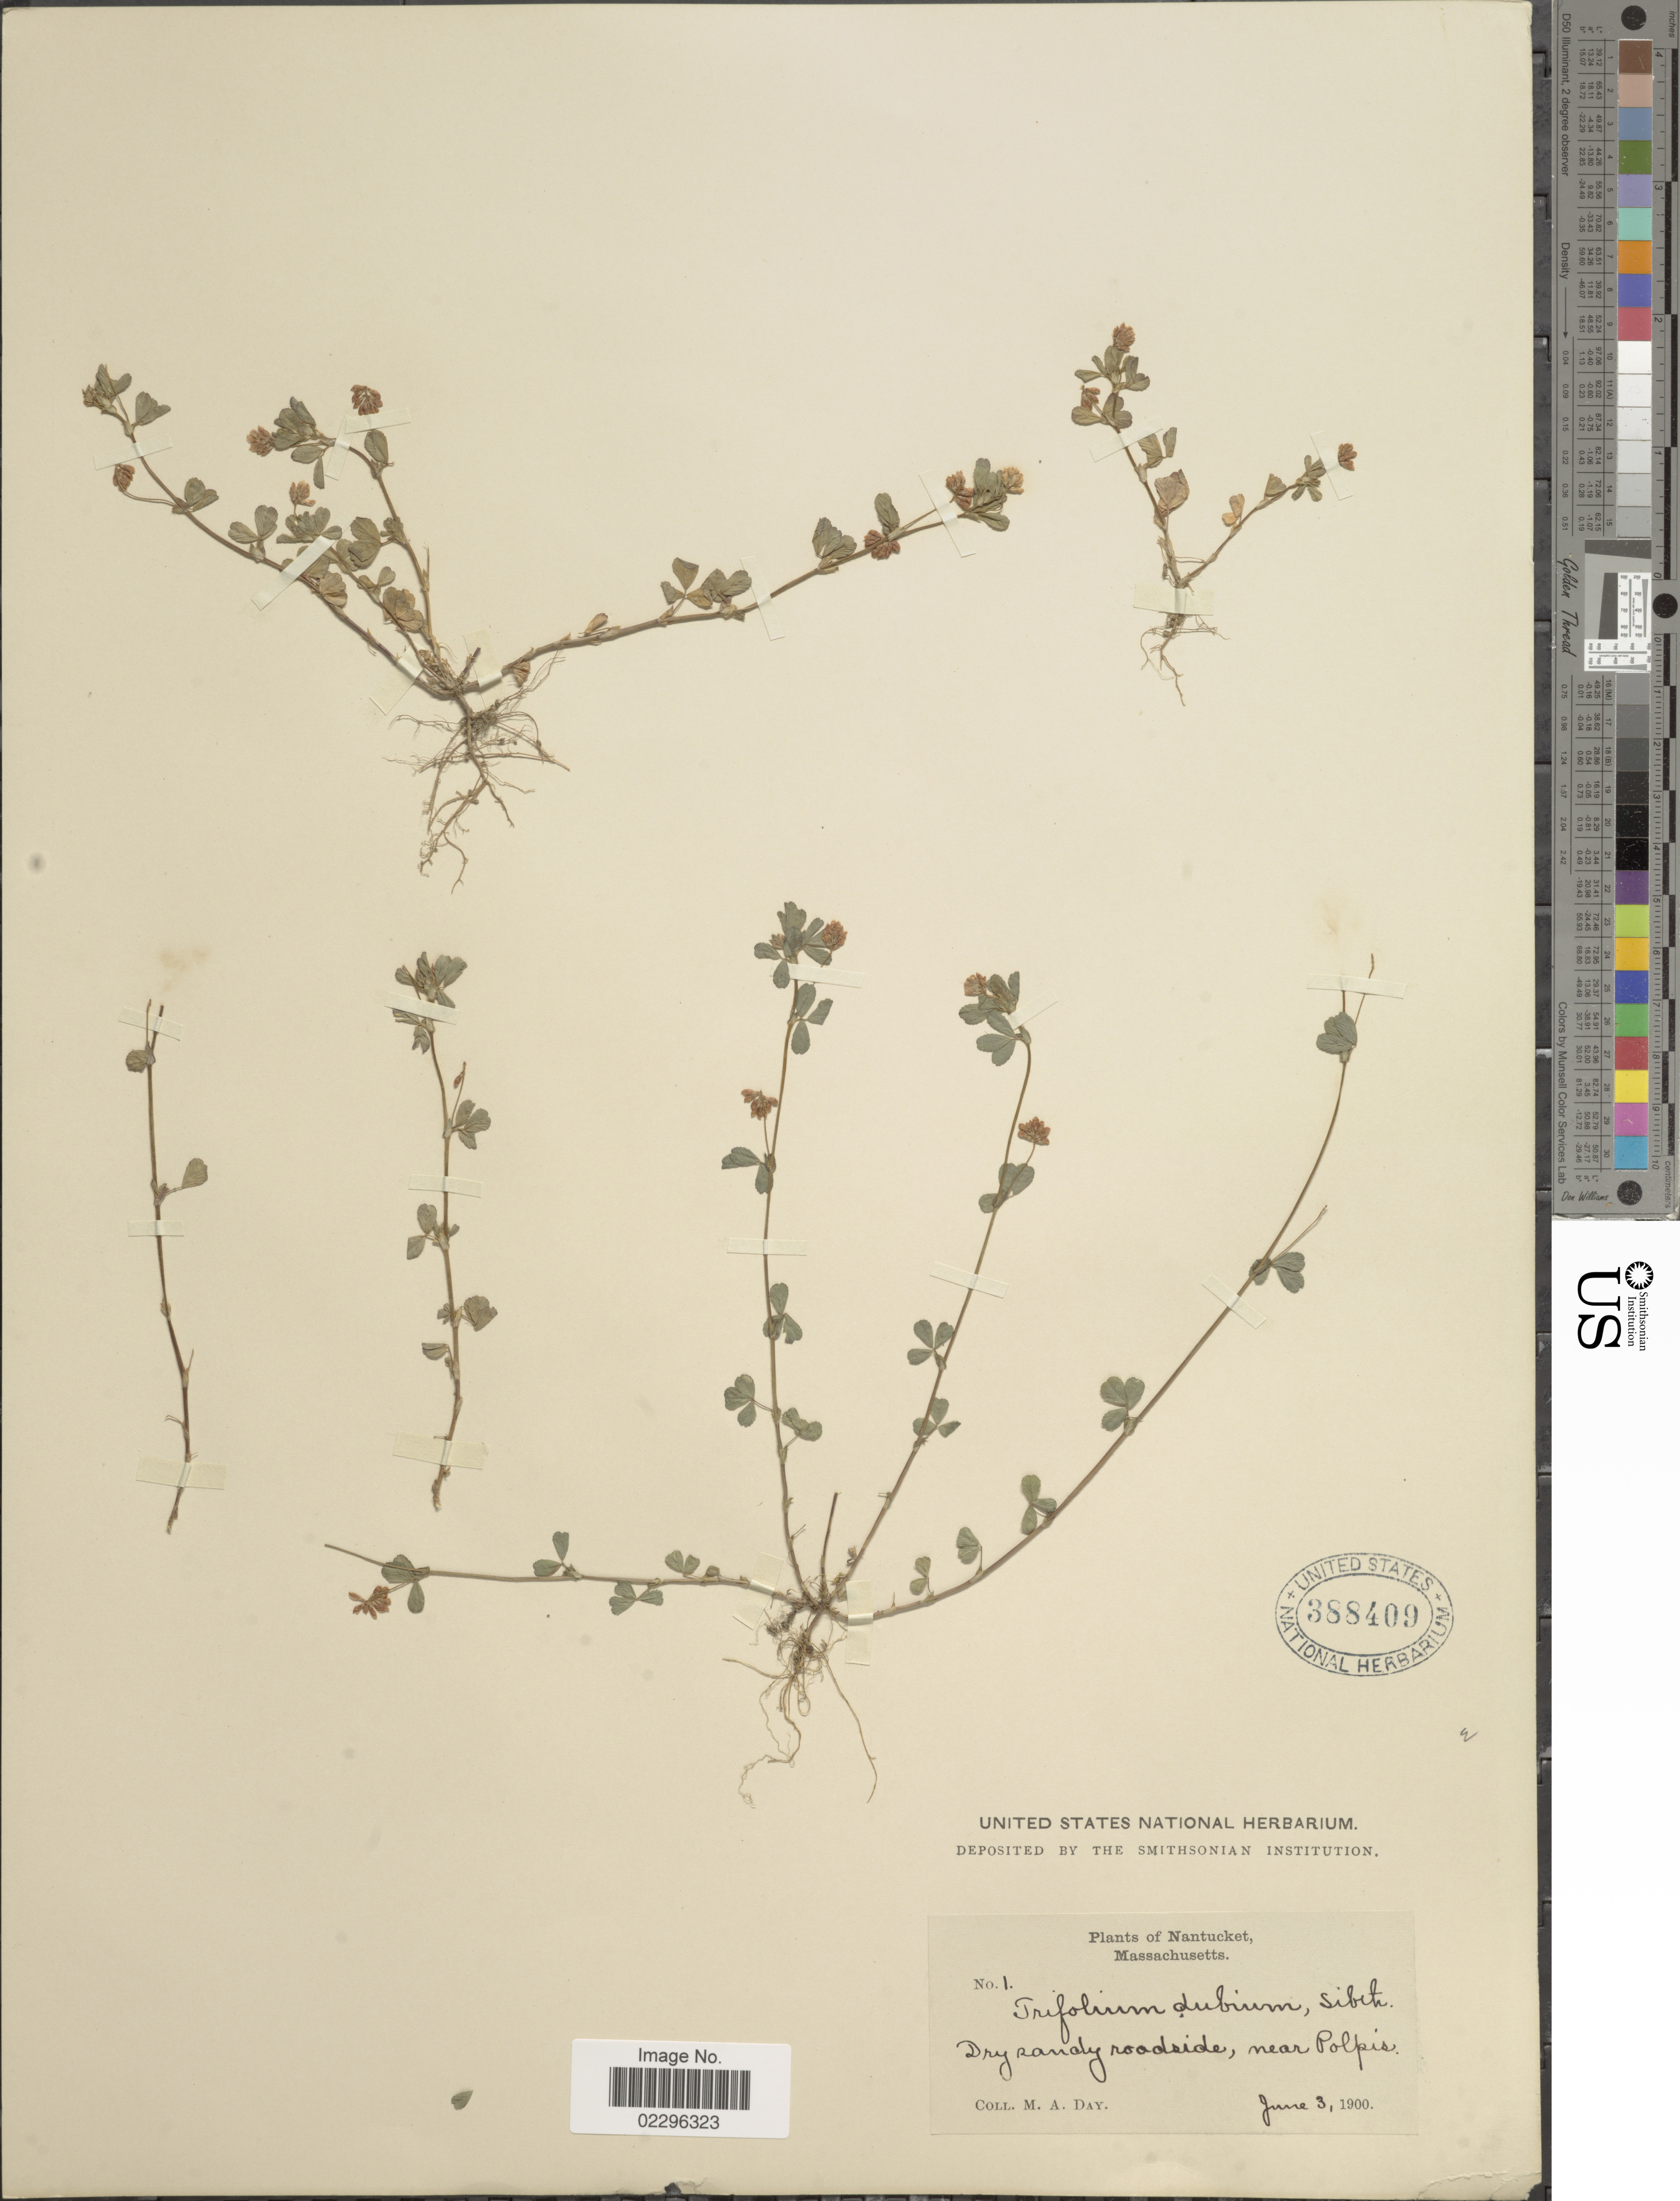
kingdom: Plantae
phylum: Tracheophyta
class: Magnoliopsida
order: Fabales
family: Fabaceae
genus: Trifolium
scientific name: Trifolium dubium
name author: Sibth.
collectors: M. Day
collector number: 1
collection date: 1900-06-03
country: United States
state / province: Massachusetts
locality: Nantucket. dry sandy roadside, near Polpis.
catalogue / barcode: US 388409